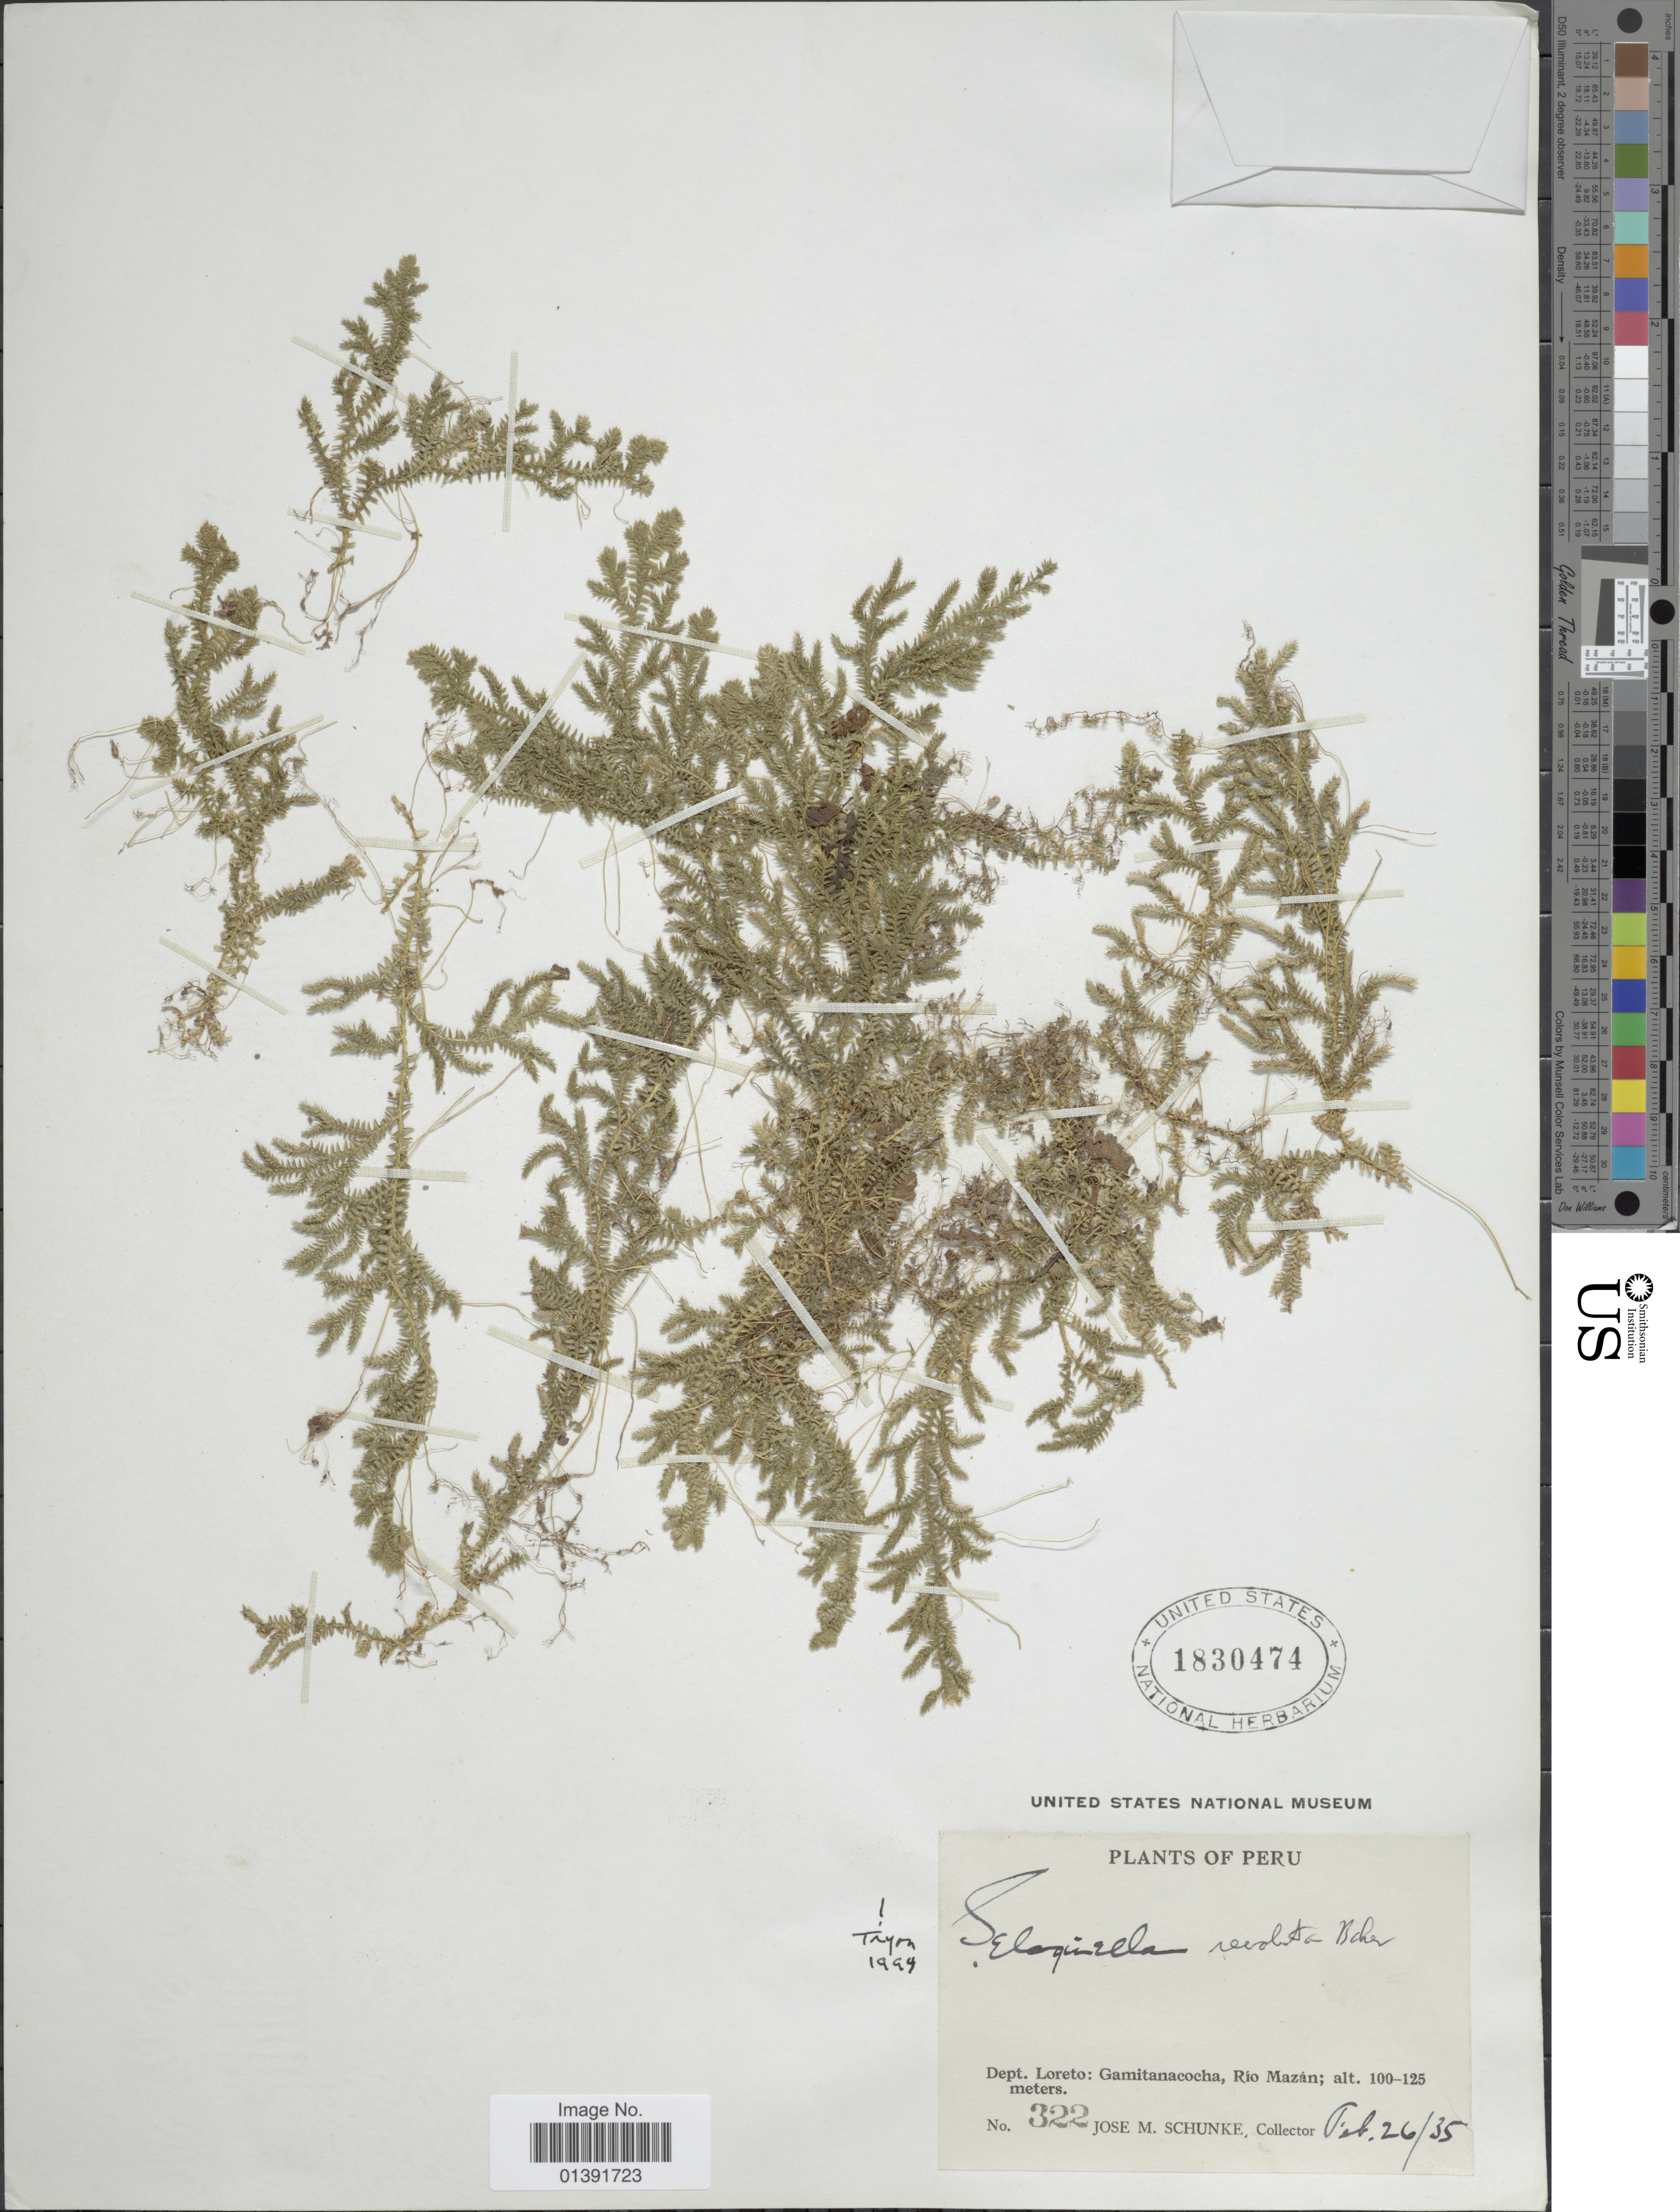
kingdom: Plantae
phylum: Tracheophyta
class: Lycopodiopsida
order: Selaginellales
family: Selaginellaceae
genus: Selaginella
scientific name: Selaginella revoluta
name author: Baker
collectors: J. M. Schunke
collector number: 322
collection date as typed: Transcribed d/m/y: 26/2/35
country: Peru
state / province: Loreto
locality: Gamitanacocha, Rio Mazán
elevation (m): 100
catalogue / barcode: US 1830474